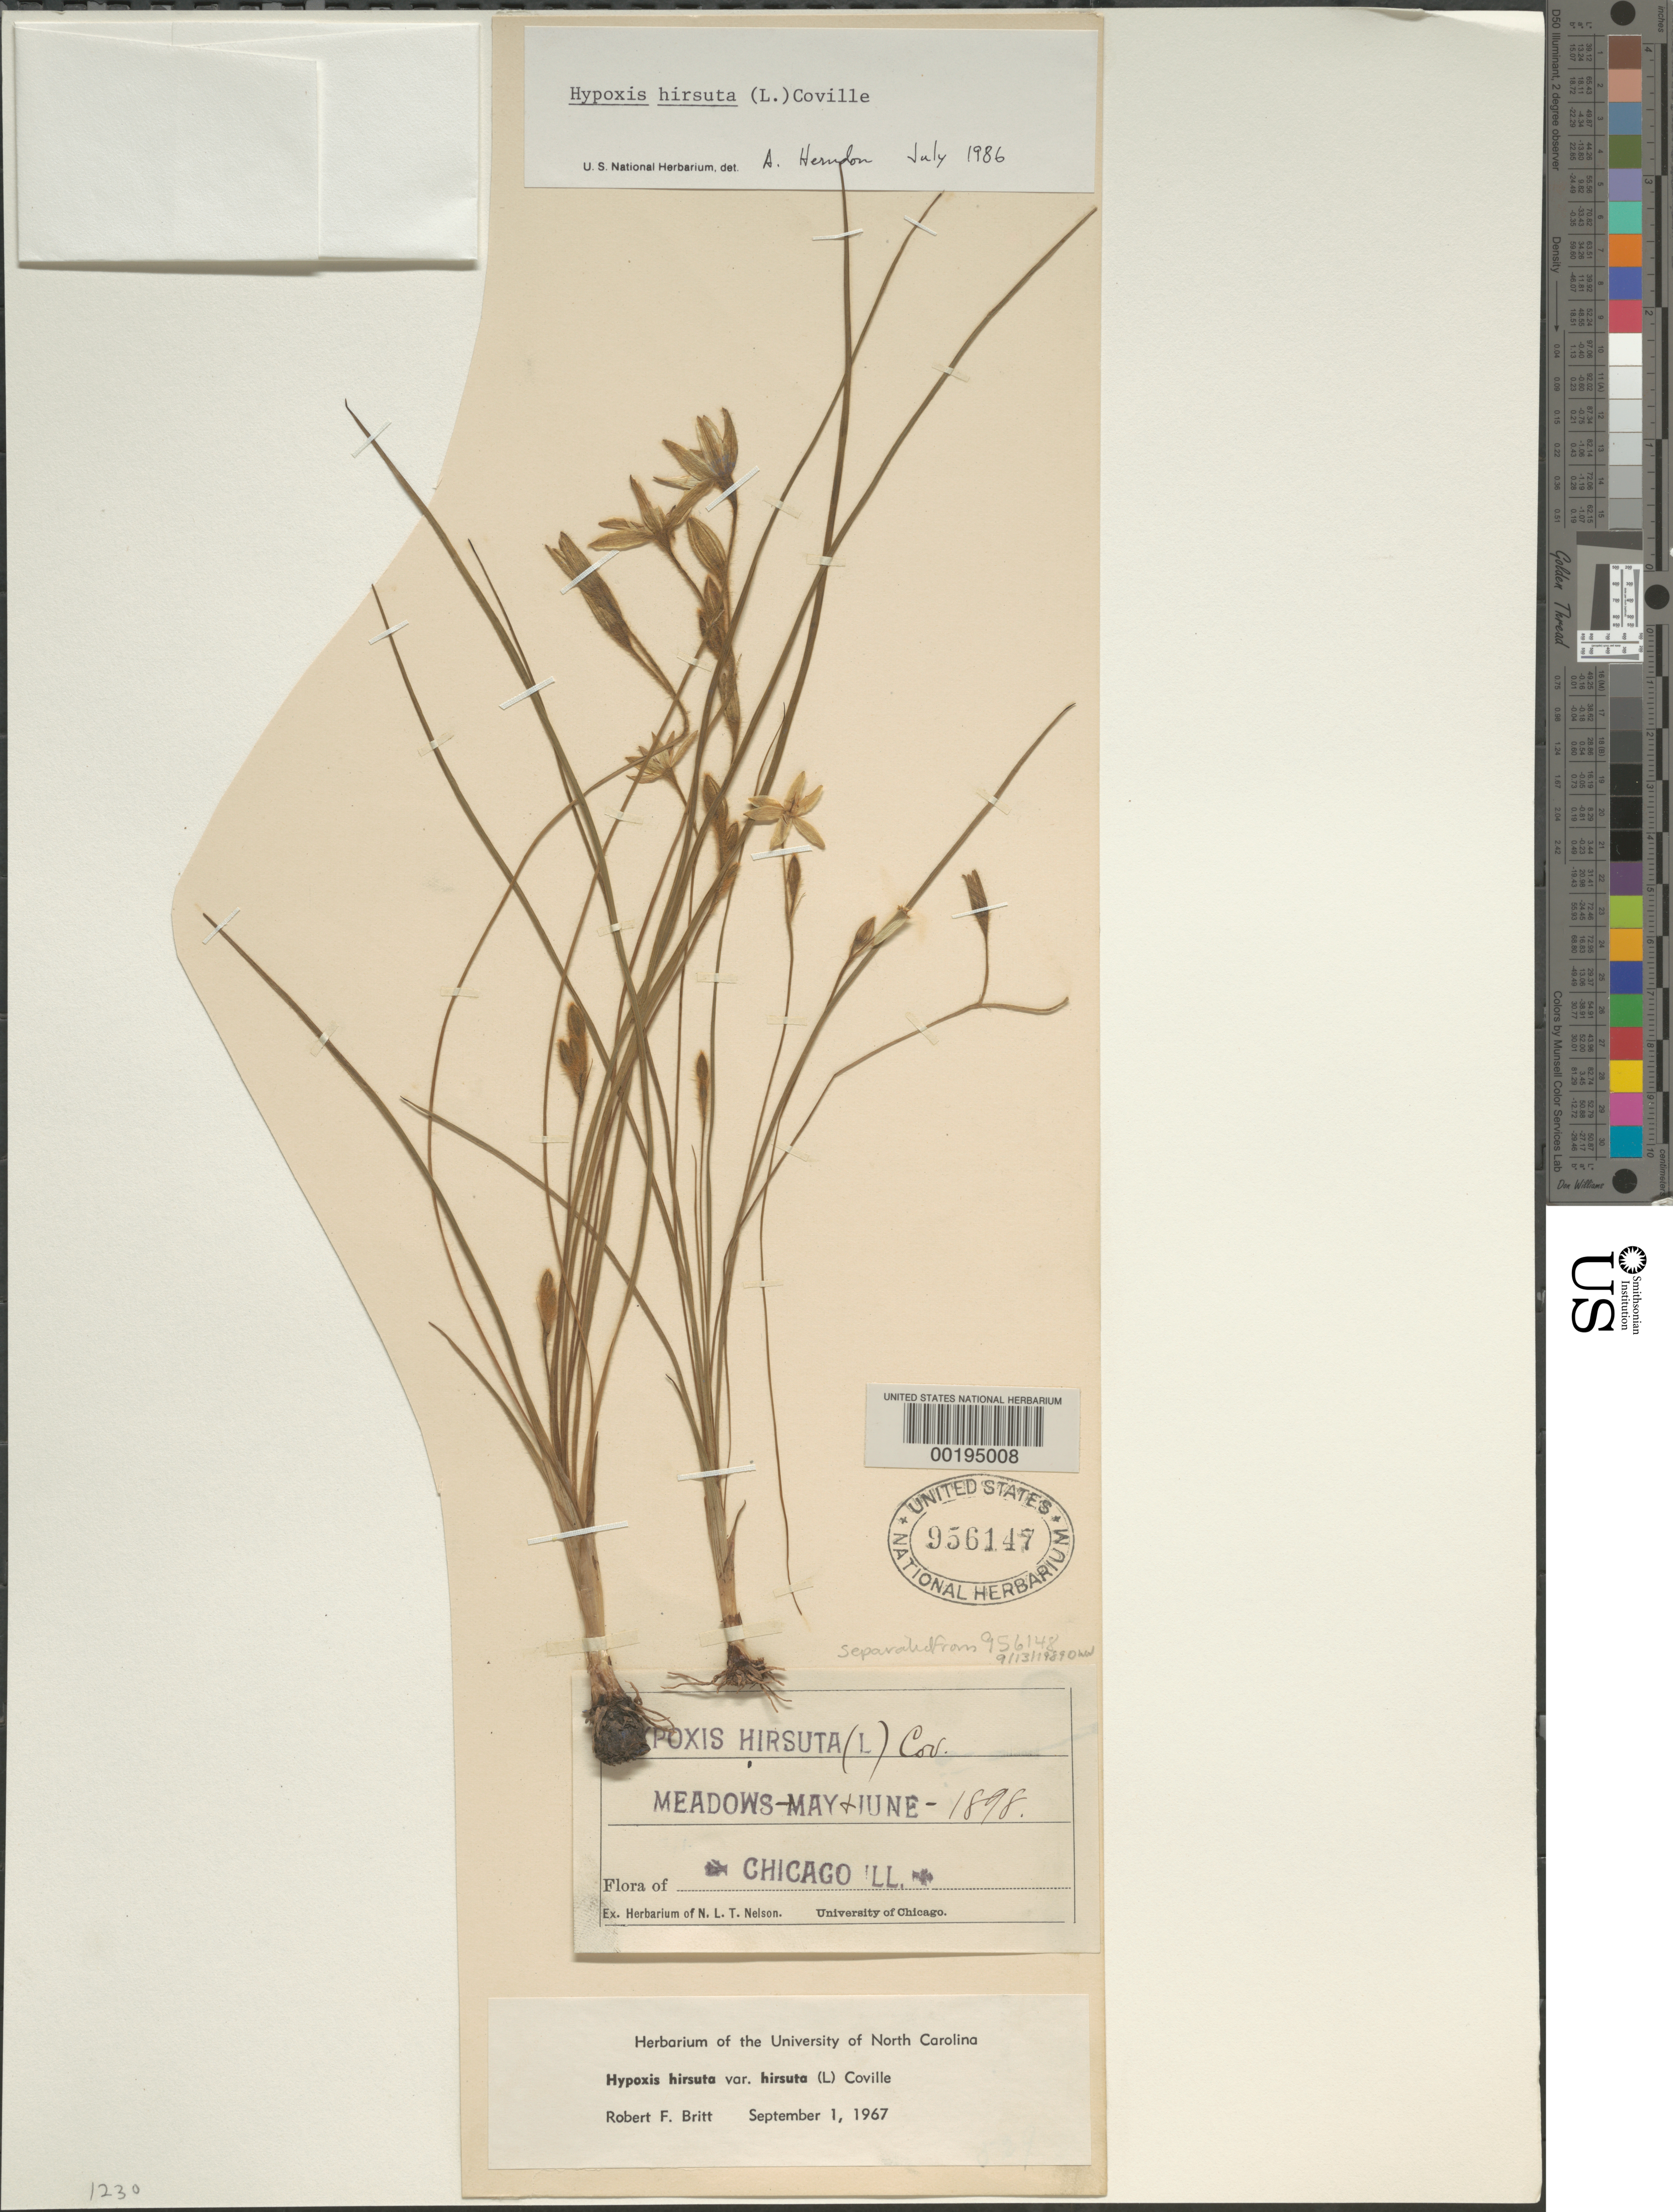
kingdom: Plantae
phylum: Tracheophyta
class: Liliopsida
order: Asparagales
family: Hypoxidaceae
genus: Hypoxis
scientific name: Hypoxis hirsuta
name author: (L.) Coville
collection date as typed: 1898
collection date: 1898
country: United States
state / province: Illinois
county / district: Cook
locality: Chicago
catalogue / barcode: US 956147